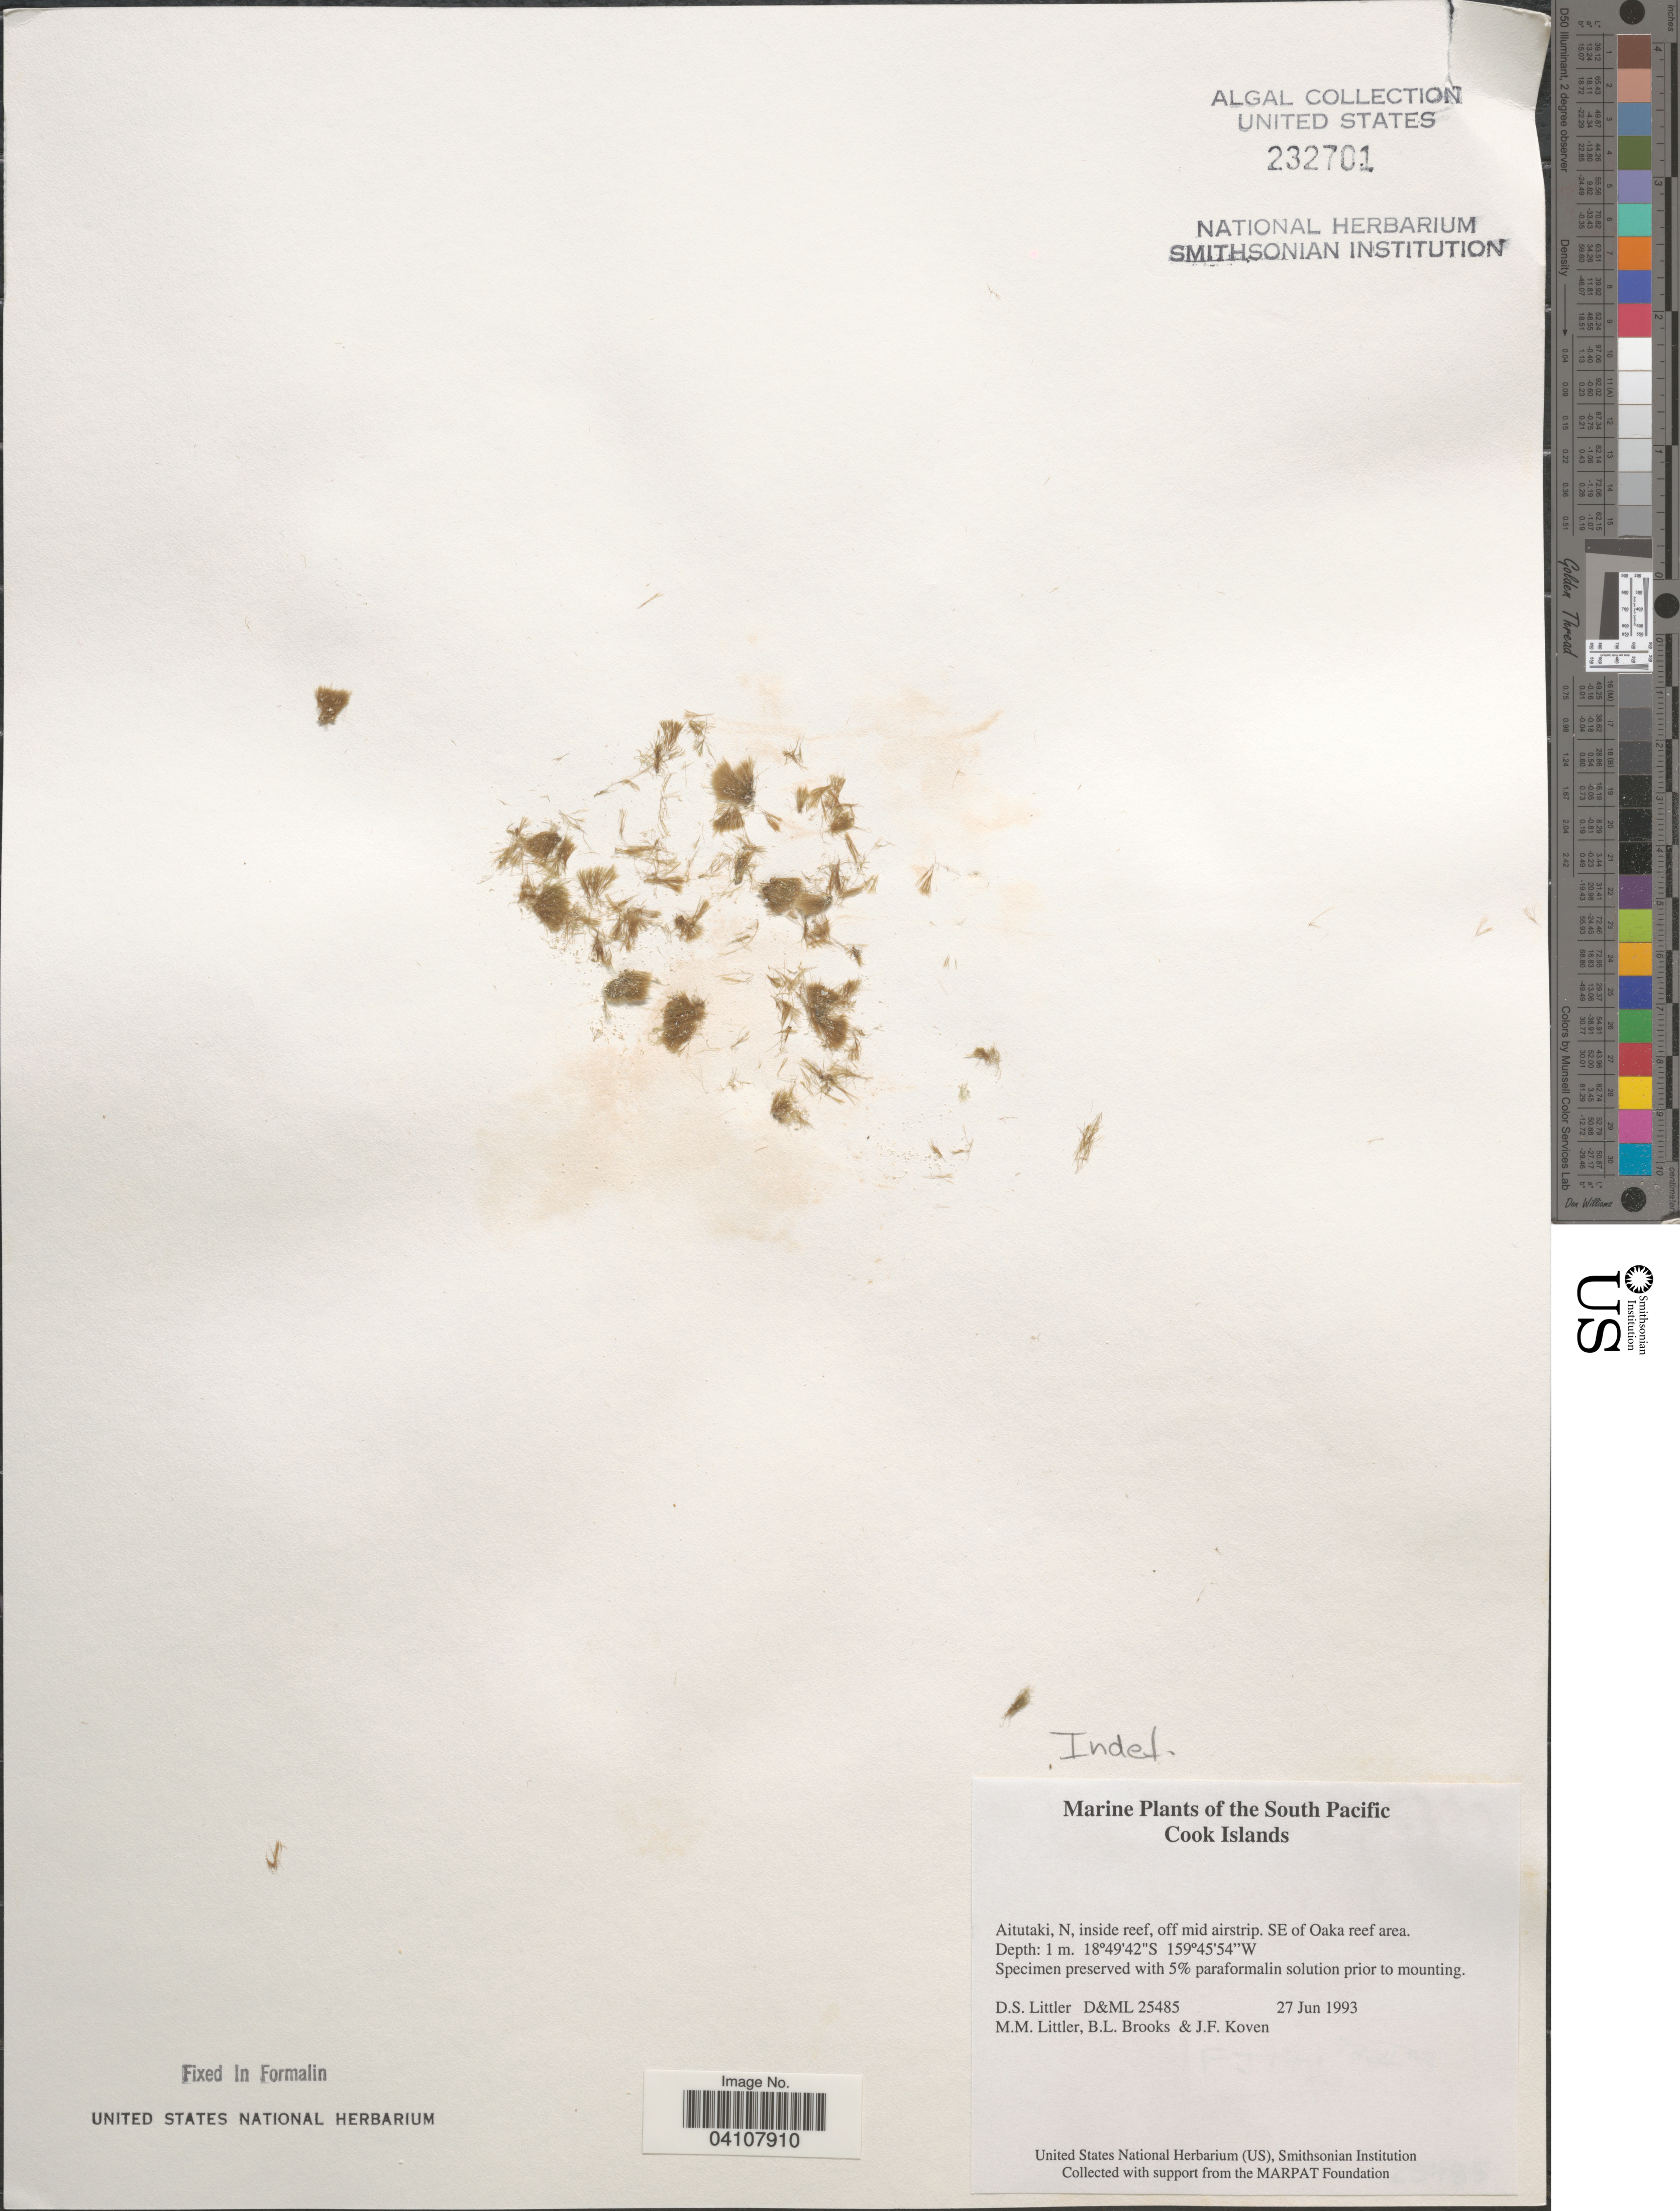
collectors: D. S. Littler, B. Brooks & J. Koven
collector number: D&ML25485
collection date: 1993-06-27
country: Cook Islands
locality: The South Pacific. Aitutaki, N, inside reef, off mid airstrip. SE of Oaka reef area.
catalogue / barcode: US 232701